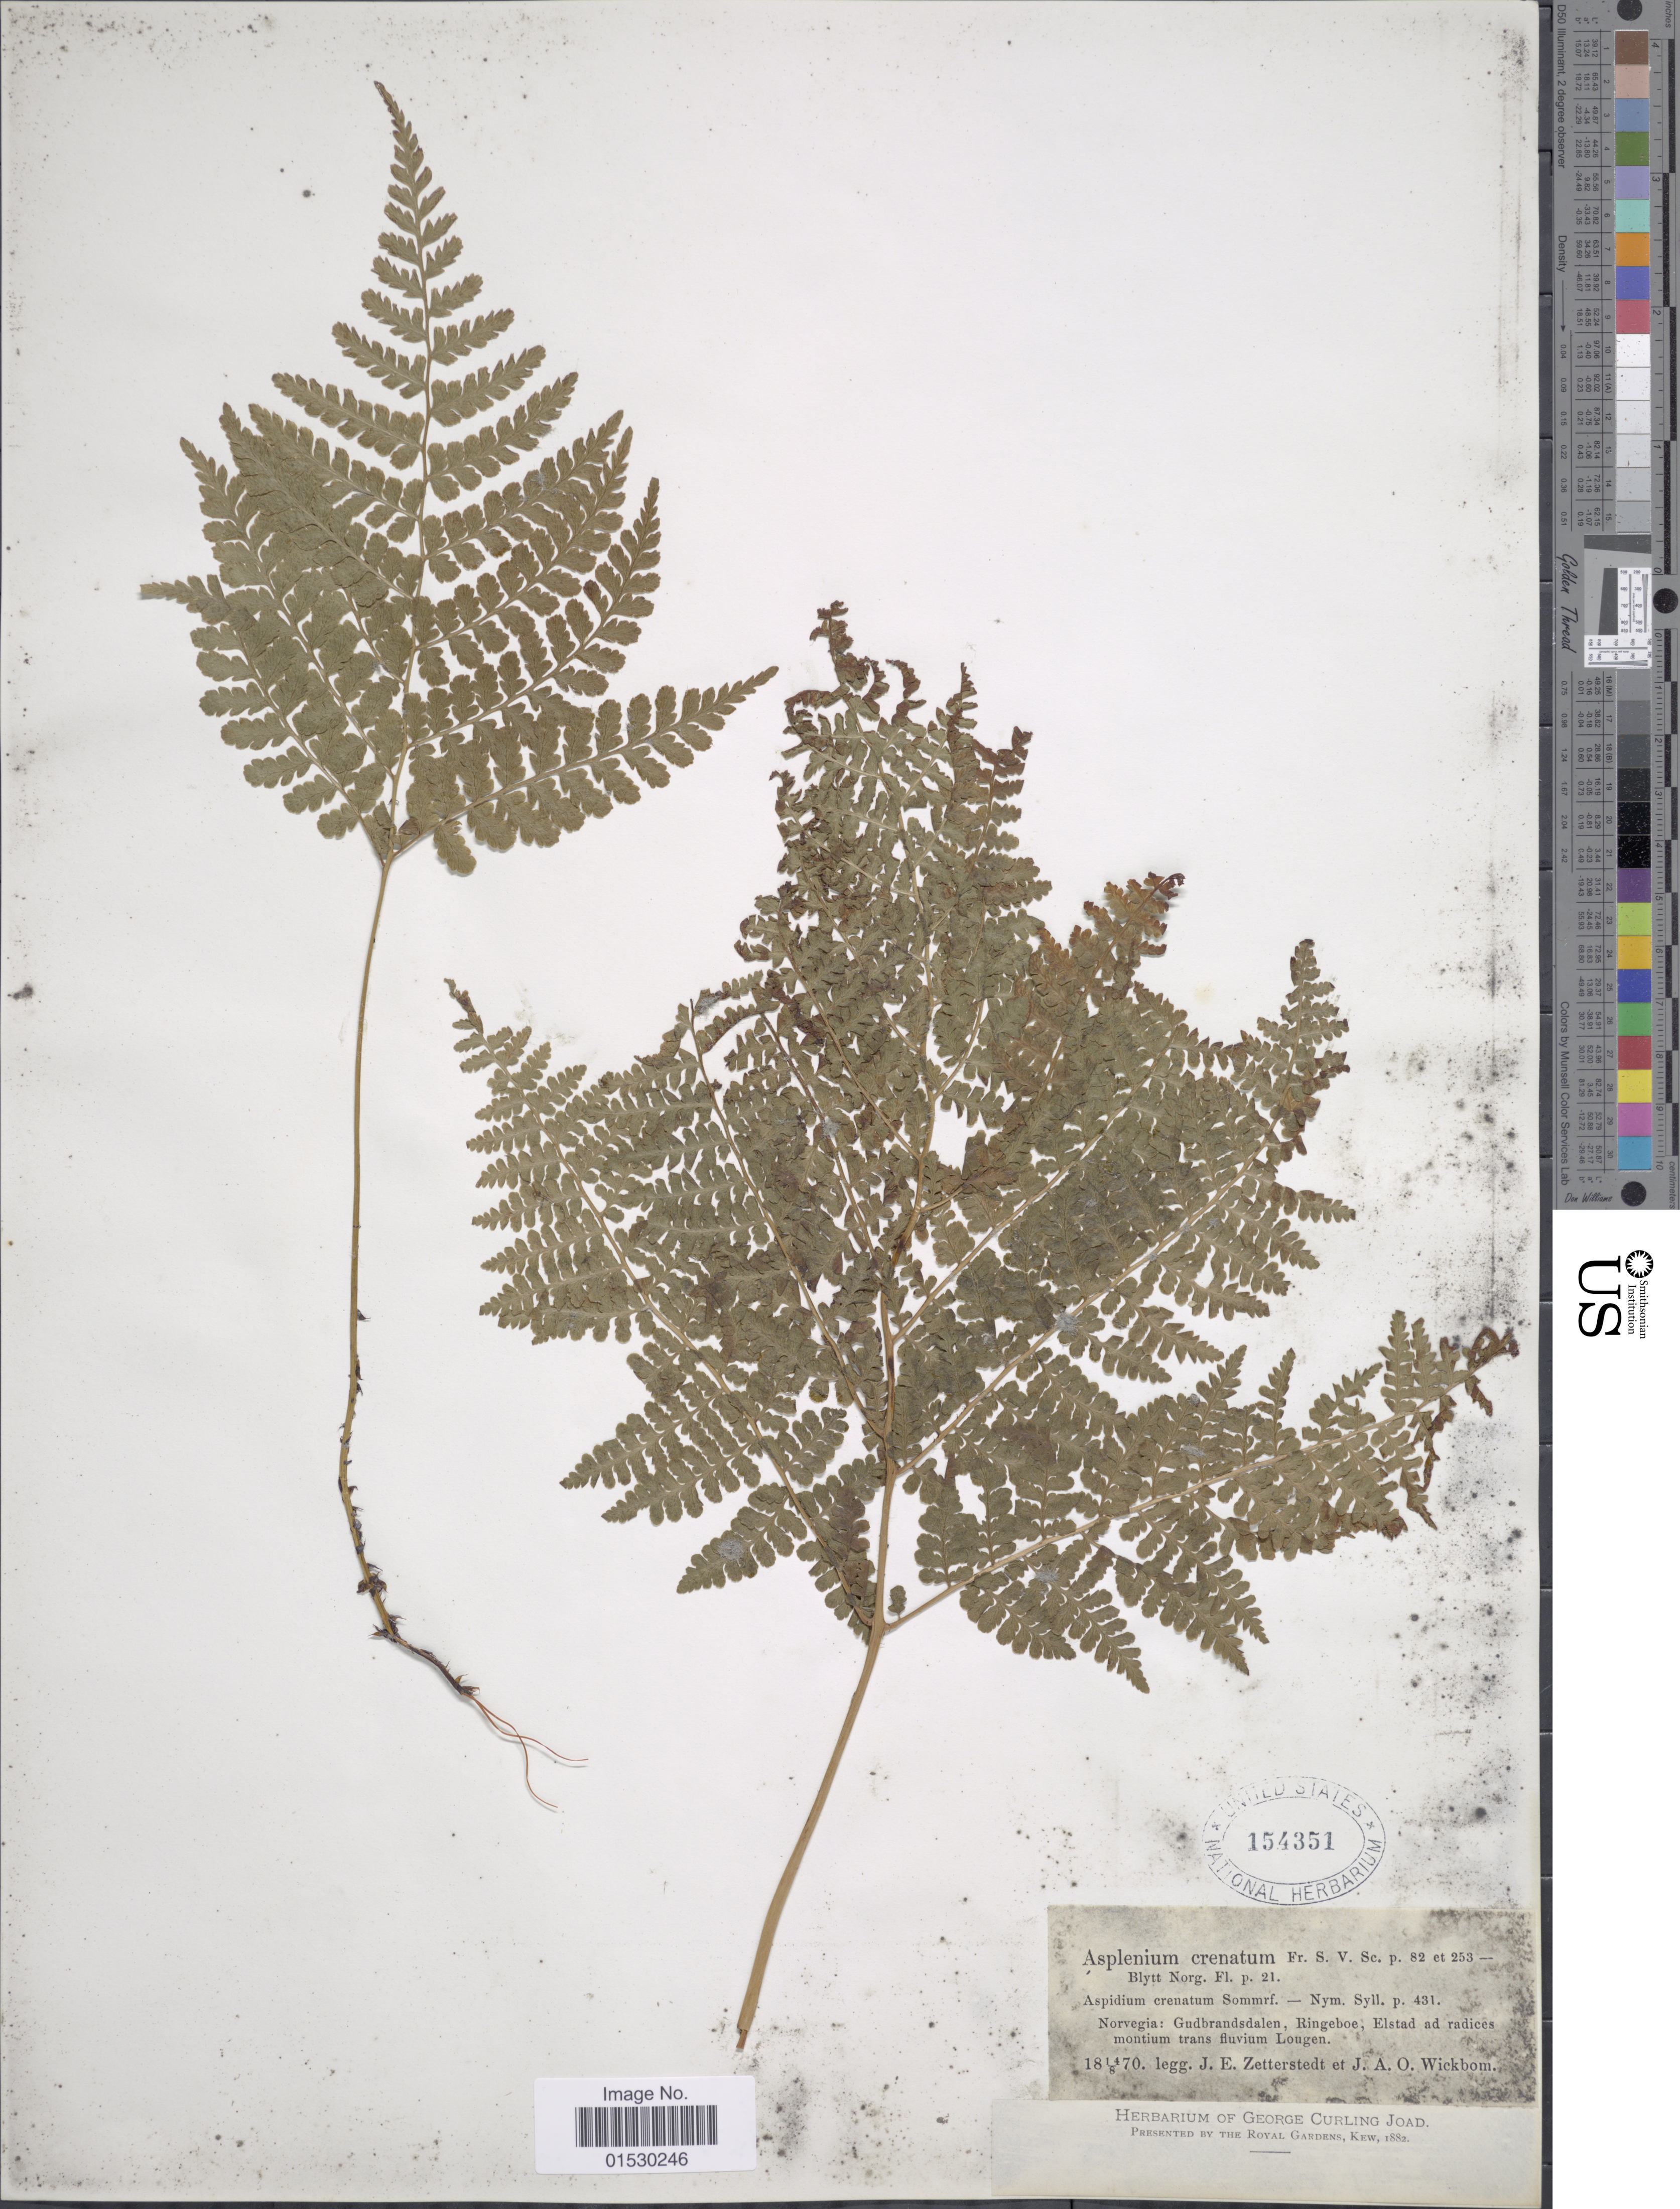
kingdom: Plantae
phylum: Tracheophyta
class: Polypodiopsida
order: Polypodiales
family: Athyriaceae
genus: Athyrium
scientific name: Athyrium distentifolilum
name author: Tausch ex Opiz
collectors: J.E. Zetterstedt & J. Wickbom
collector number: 431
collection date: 1870-08-14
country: Norway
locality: Norvegia: Gudbrandsdalen, Ringeboe, Elstad ad radices montium trans fluvium Lougen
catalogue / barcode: US 154351